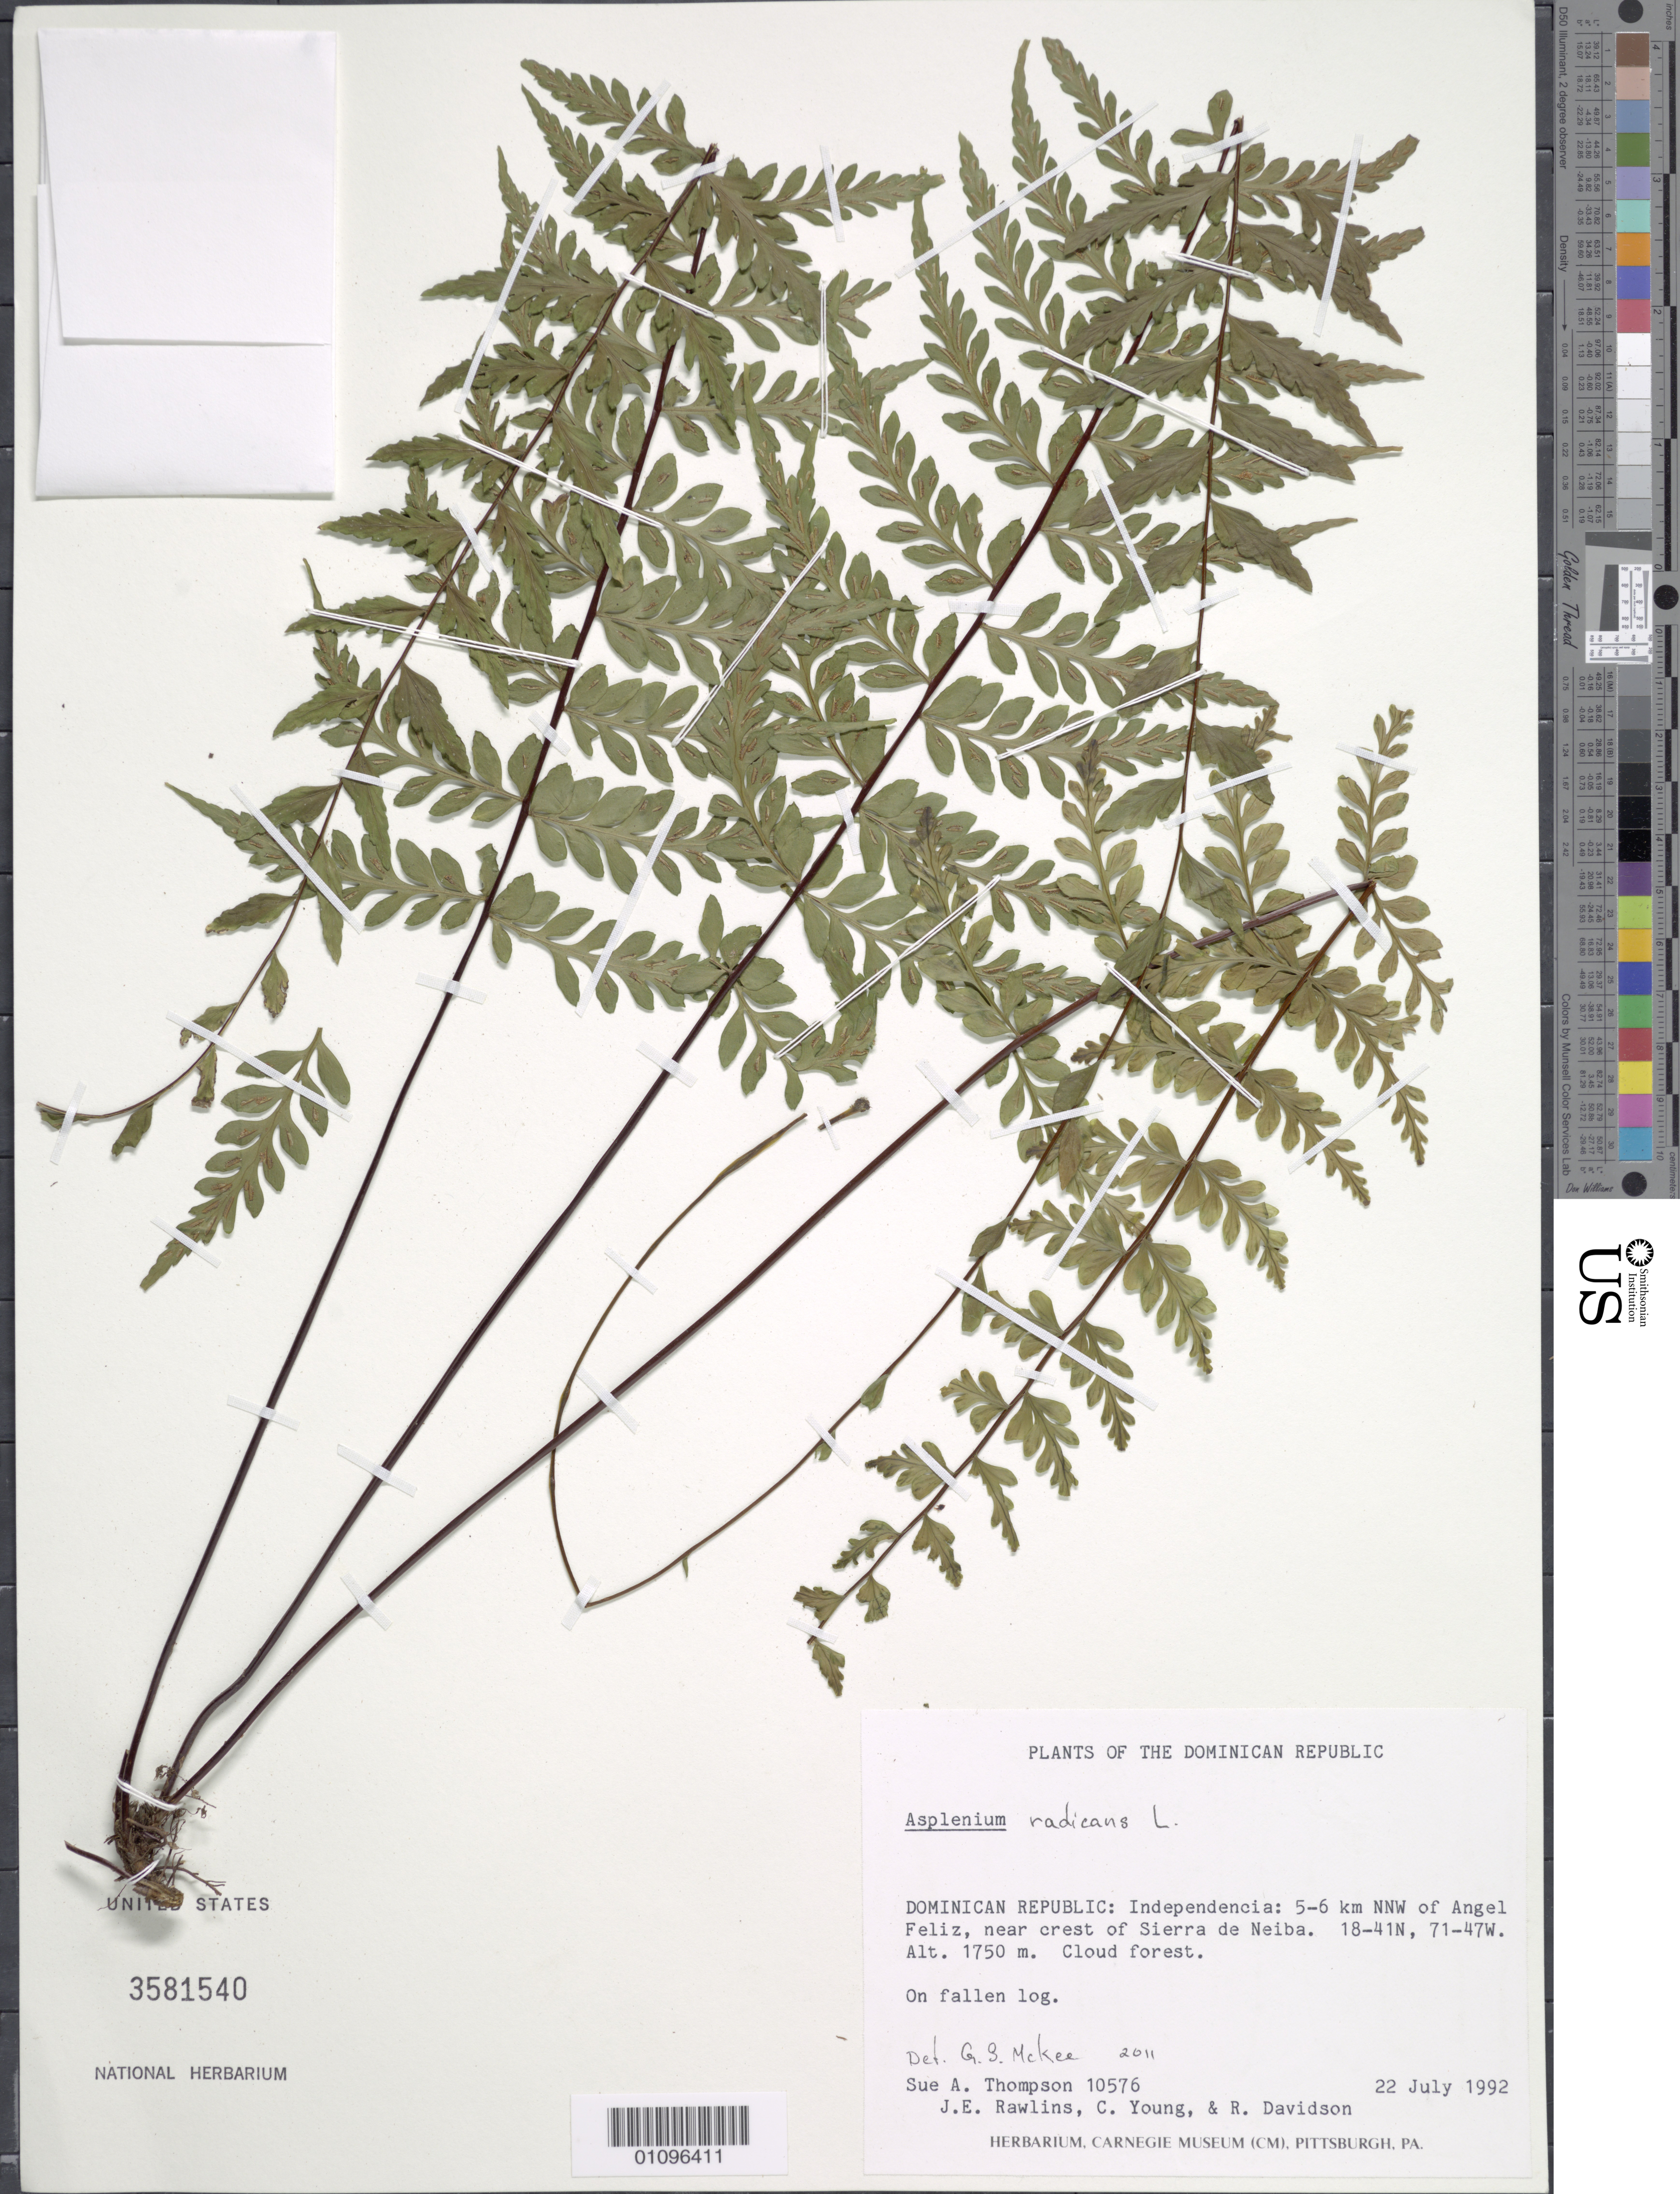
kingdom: Plantae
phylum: Tracheophyta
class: Polypodiopsida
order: Polypodiales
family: Aspleniaceae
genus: Asplenium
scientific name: Asplenium radicans var. radicans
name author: L.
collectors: S. A. Thompson, J. Rawlins, C. Young & R. Davidson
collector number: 10576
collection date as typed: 22 Jul 1992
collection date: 1992-07-22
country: Dominican Republic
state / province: Independencia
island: Hispaniola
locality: Angel Feliz, 5-6 km NNW of, near crest of Sierra de Neiba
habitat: Cloud forest; on fallen log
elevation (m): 1750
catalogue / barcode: US 3581540